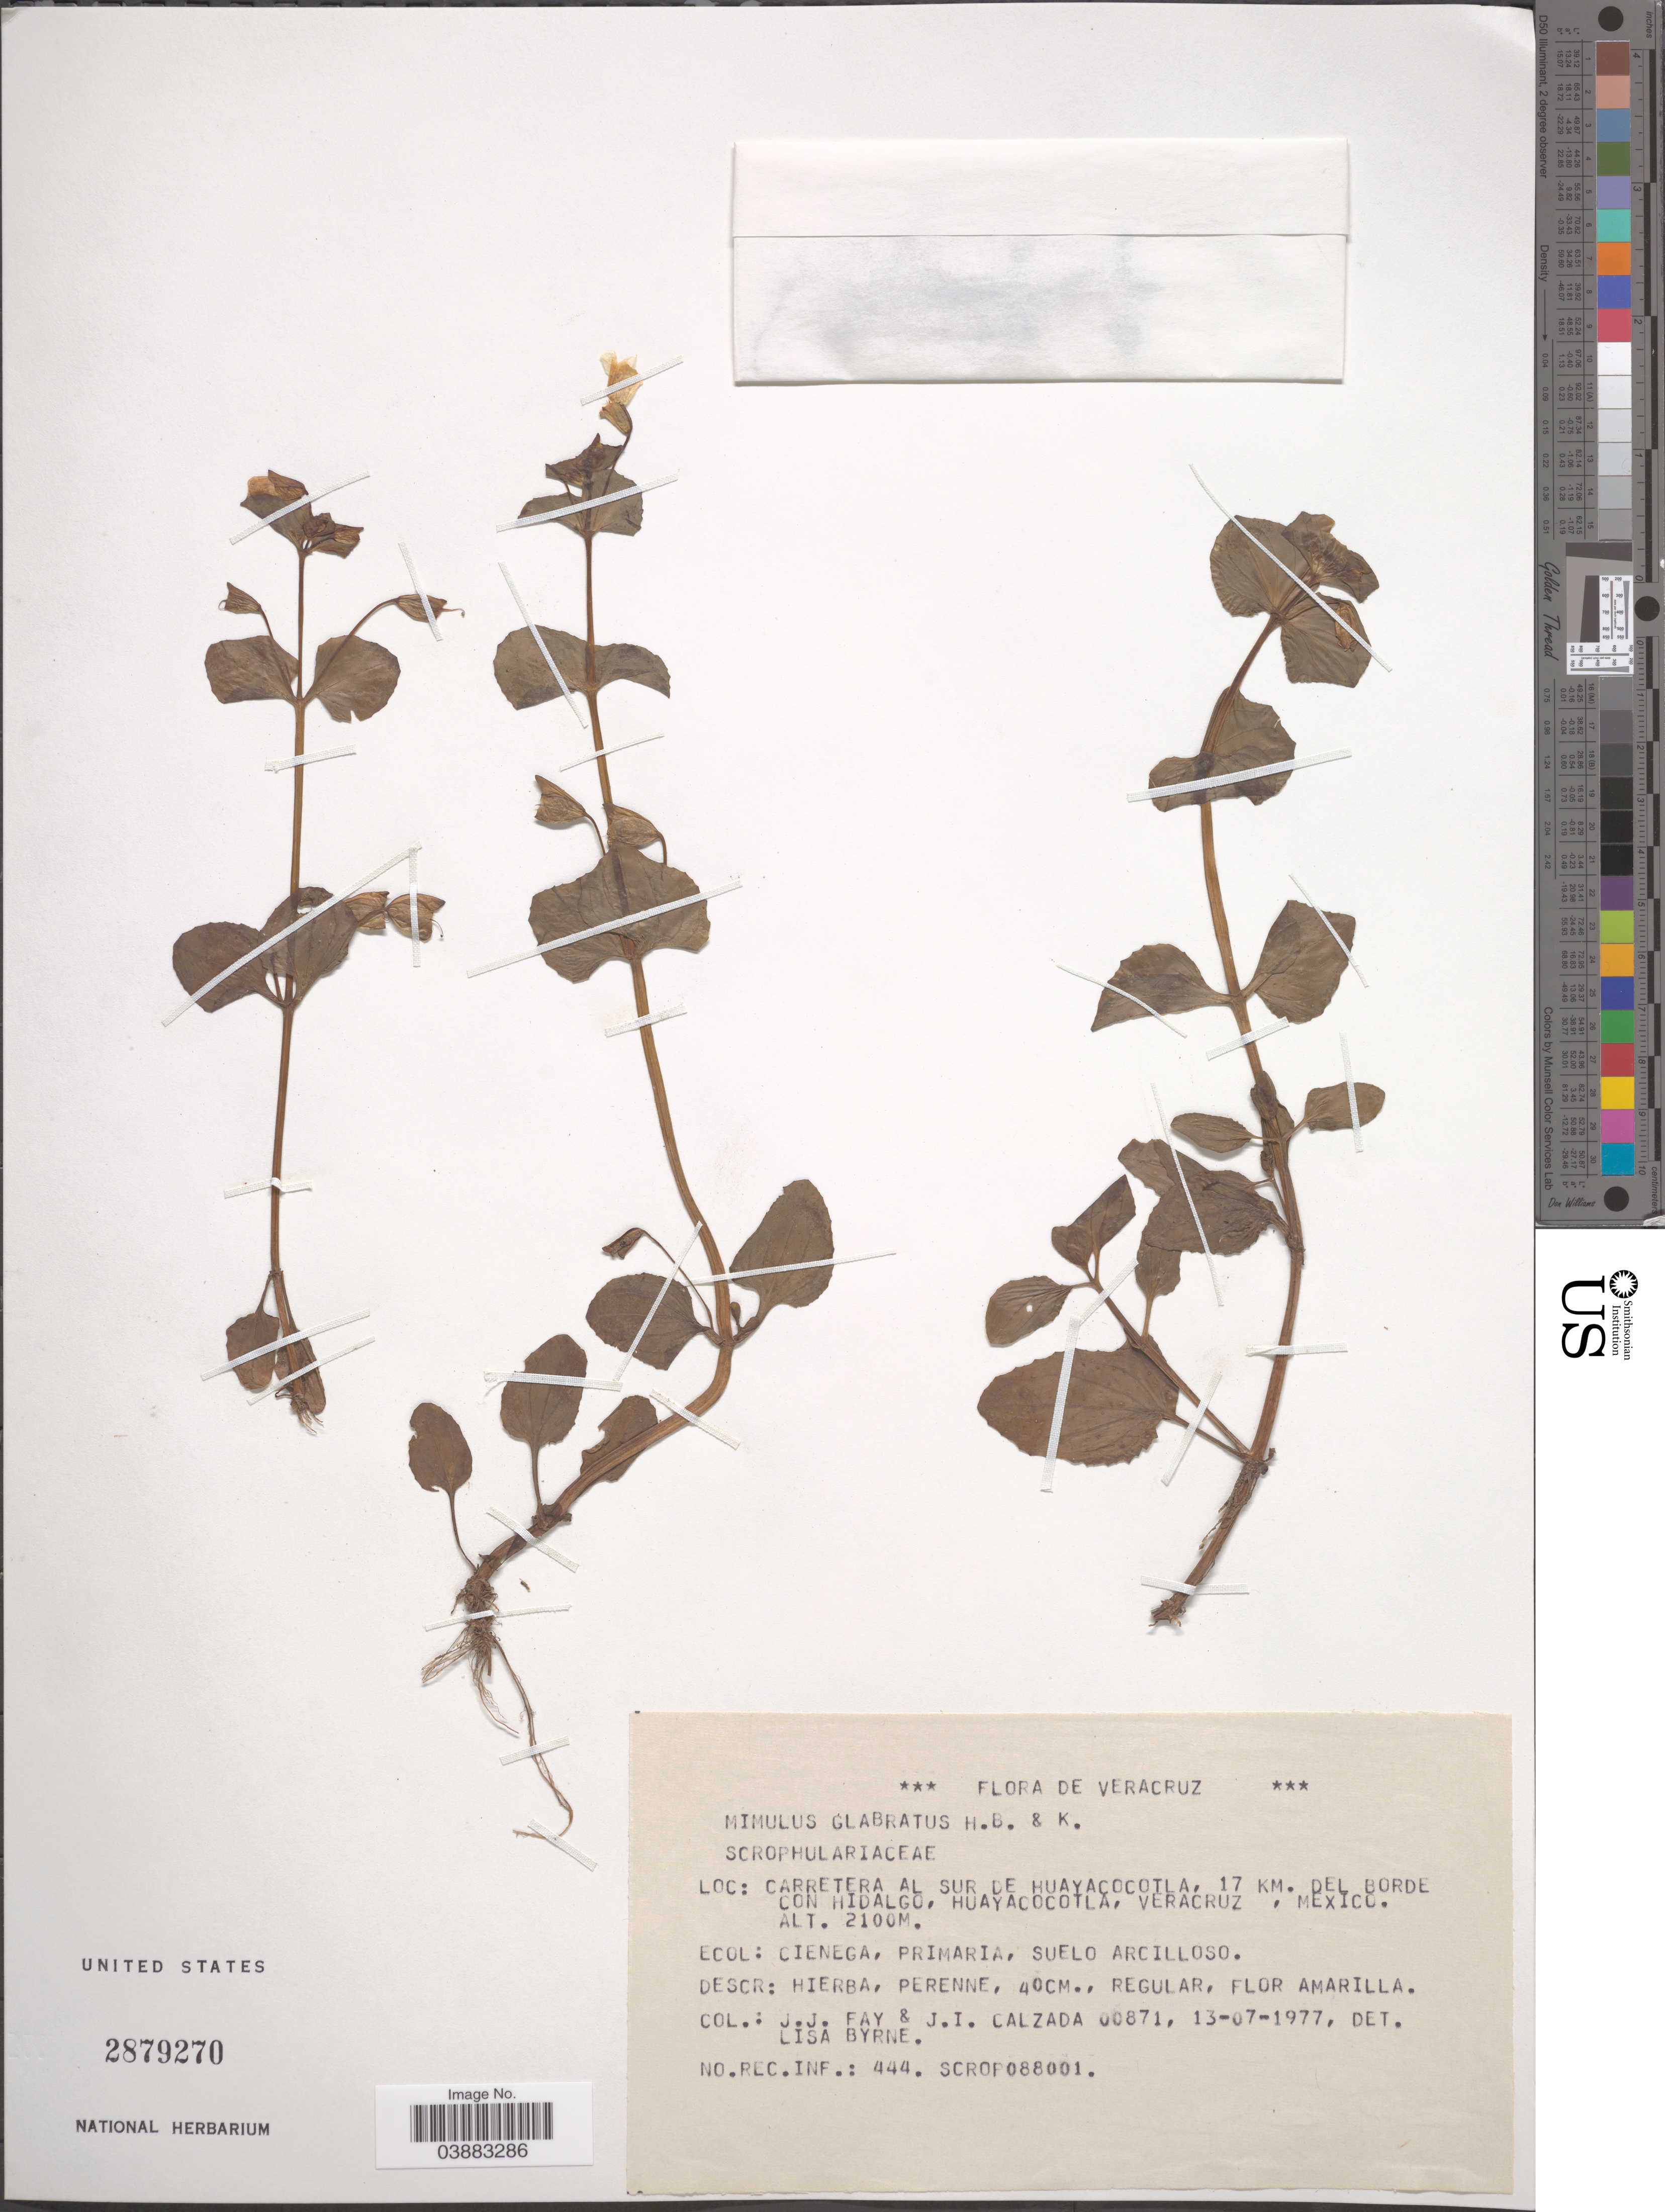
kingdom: Plantae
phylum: Tracheophyta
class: Magnoliopsida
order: Lamiales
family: Phrymaceae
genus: Mimulus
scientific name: Mimulus glabratus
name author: Kunth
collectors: J. Fay & J. I. Calzada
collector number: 00871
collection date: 1977-07-13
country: Mexico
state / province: Veracruz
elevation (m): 2100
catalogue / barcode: US 2879270